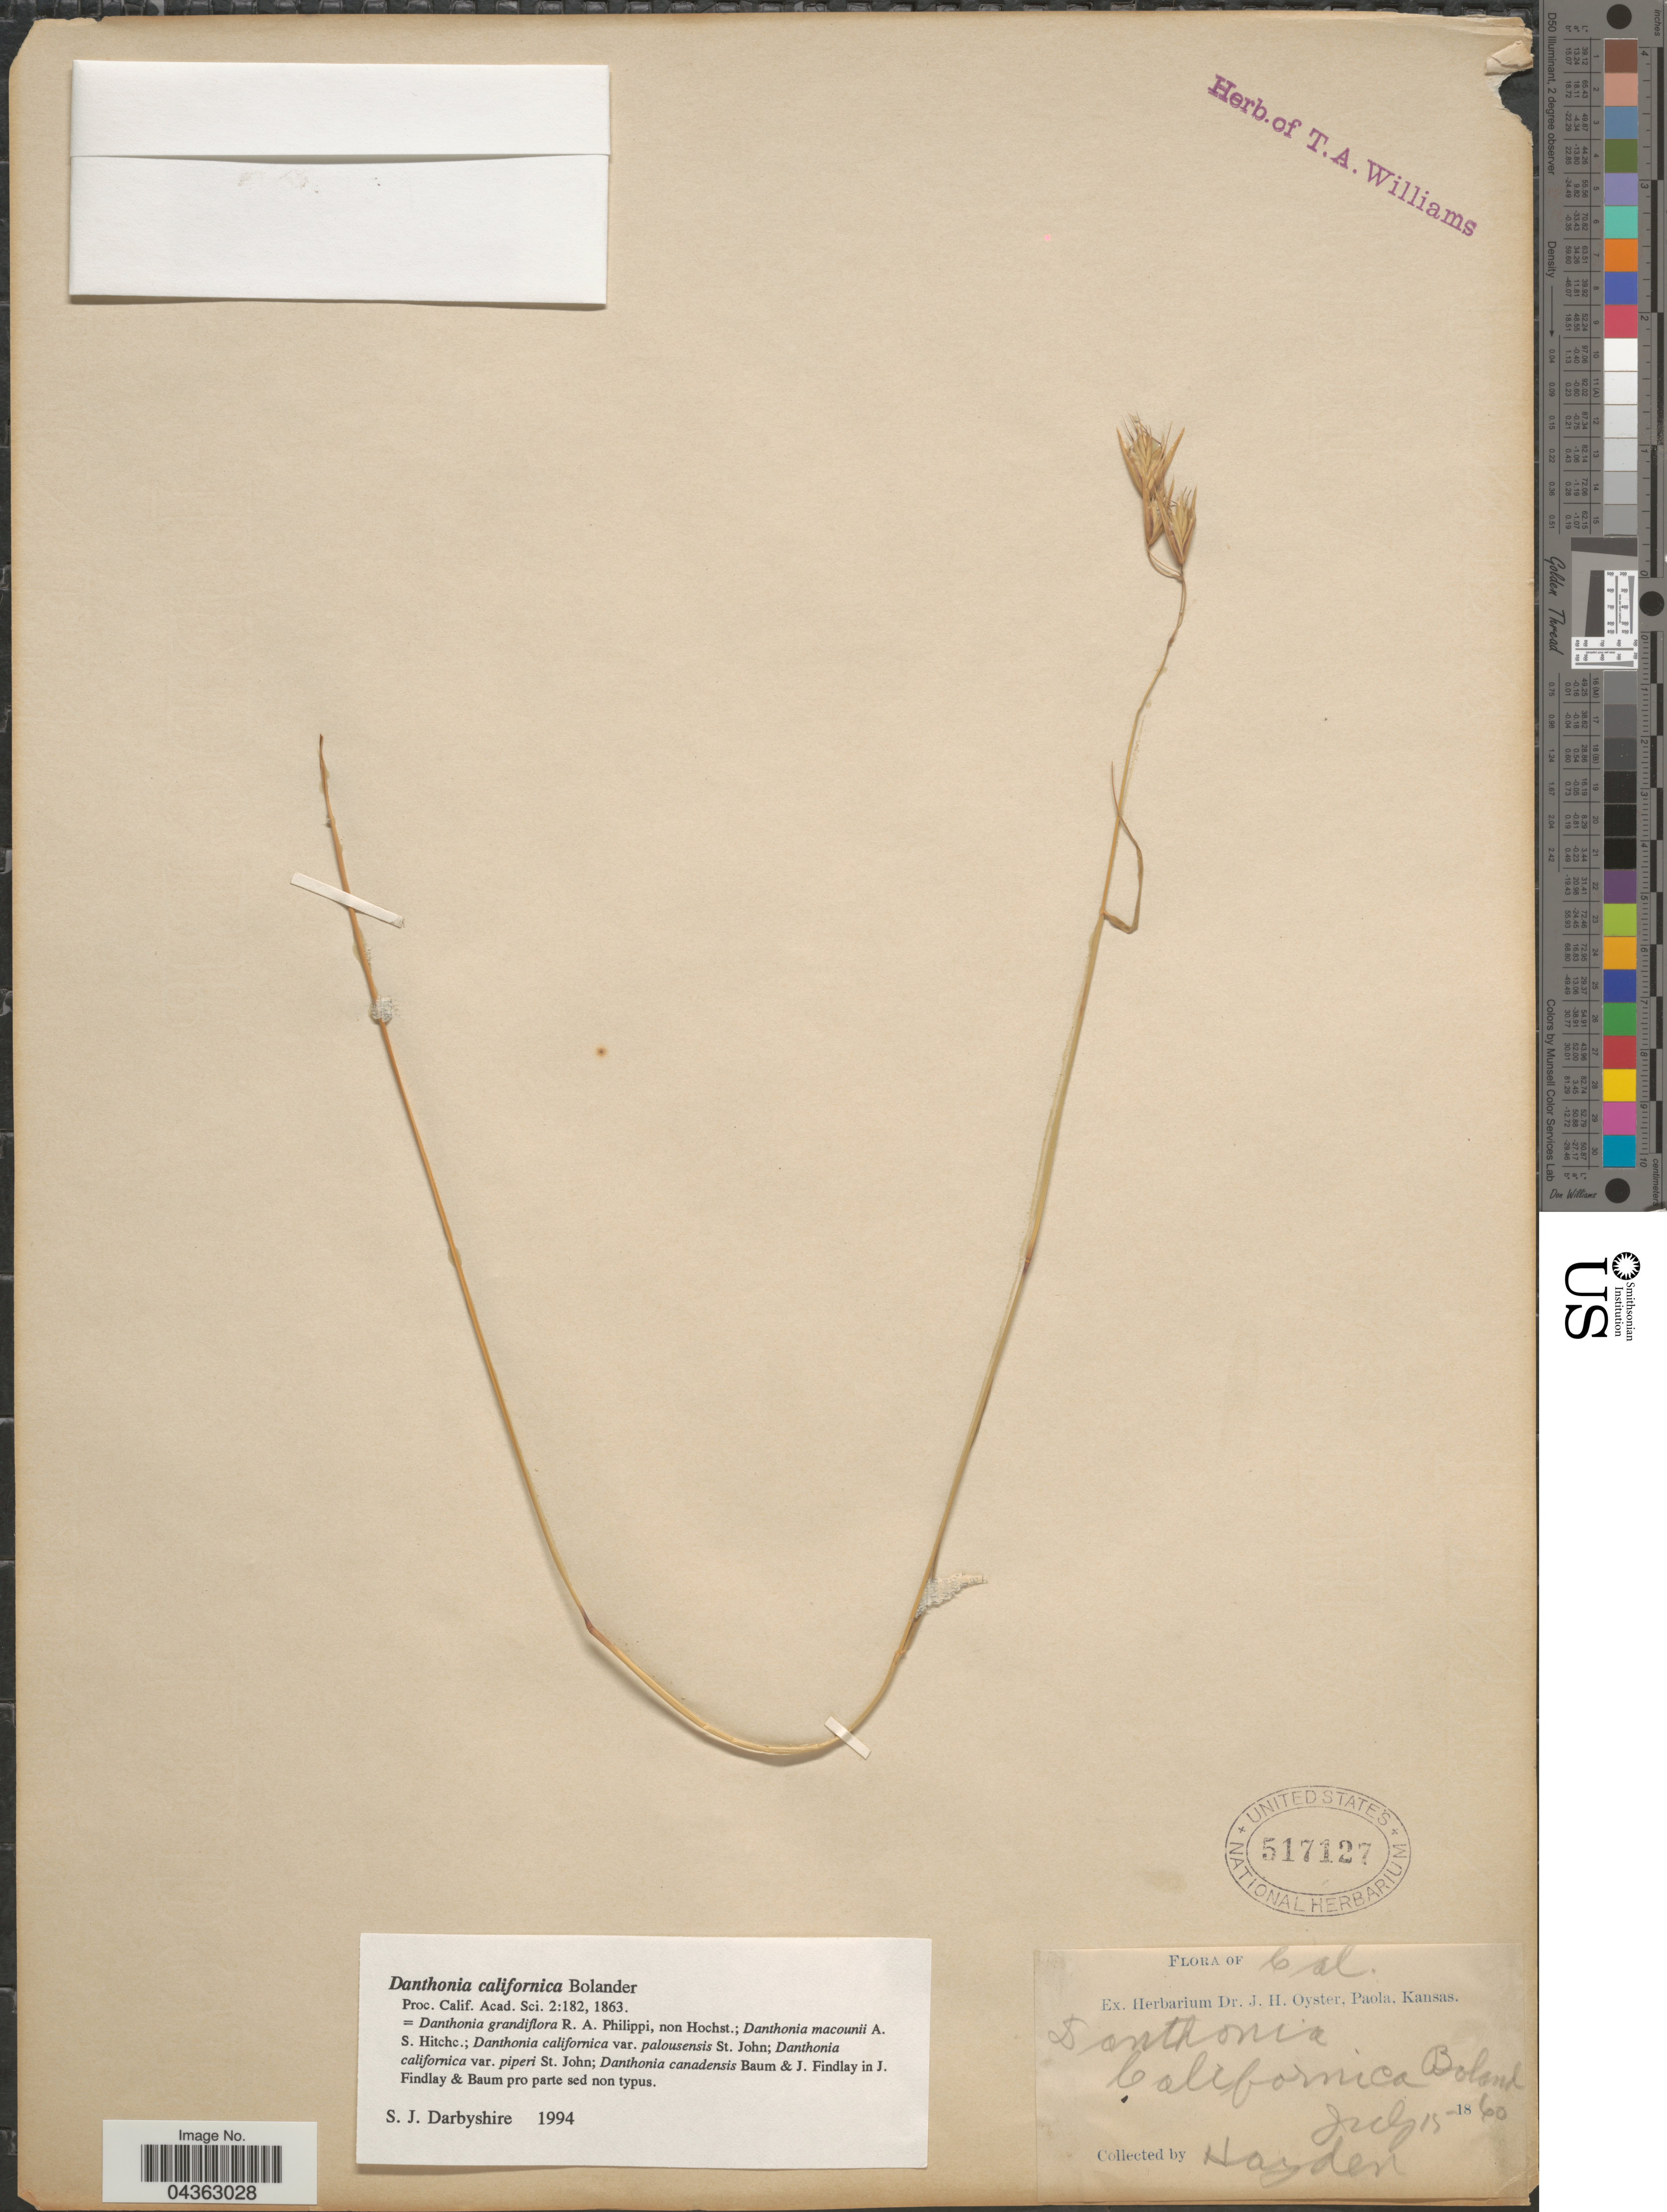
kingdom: Plantae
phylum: Tracheophyta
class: Liliopsida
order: Poales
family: Poaceae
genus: Danthonia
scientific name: Danthonia californica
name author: Bol.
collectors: -- Hayden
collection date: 1860-07-15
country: United States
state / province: California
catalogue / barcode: US 517127